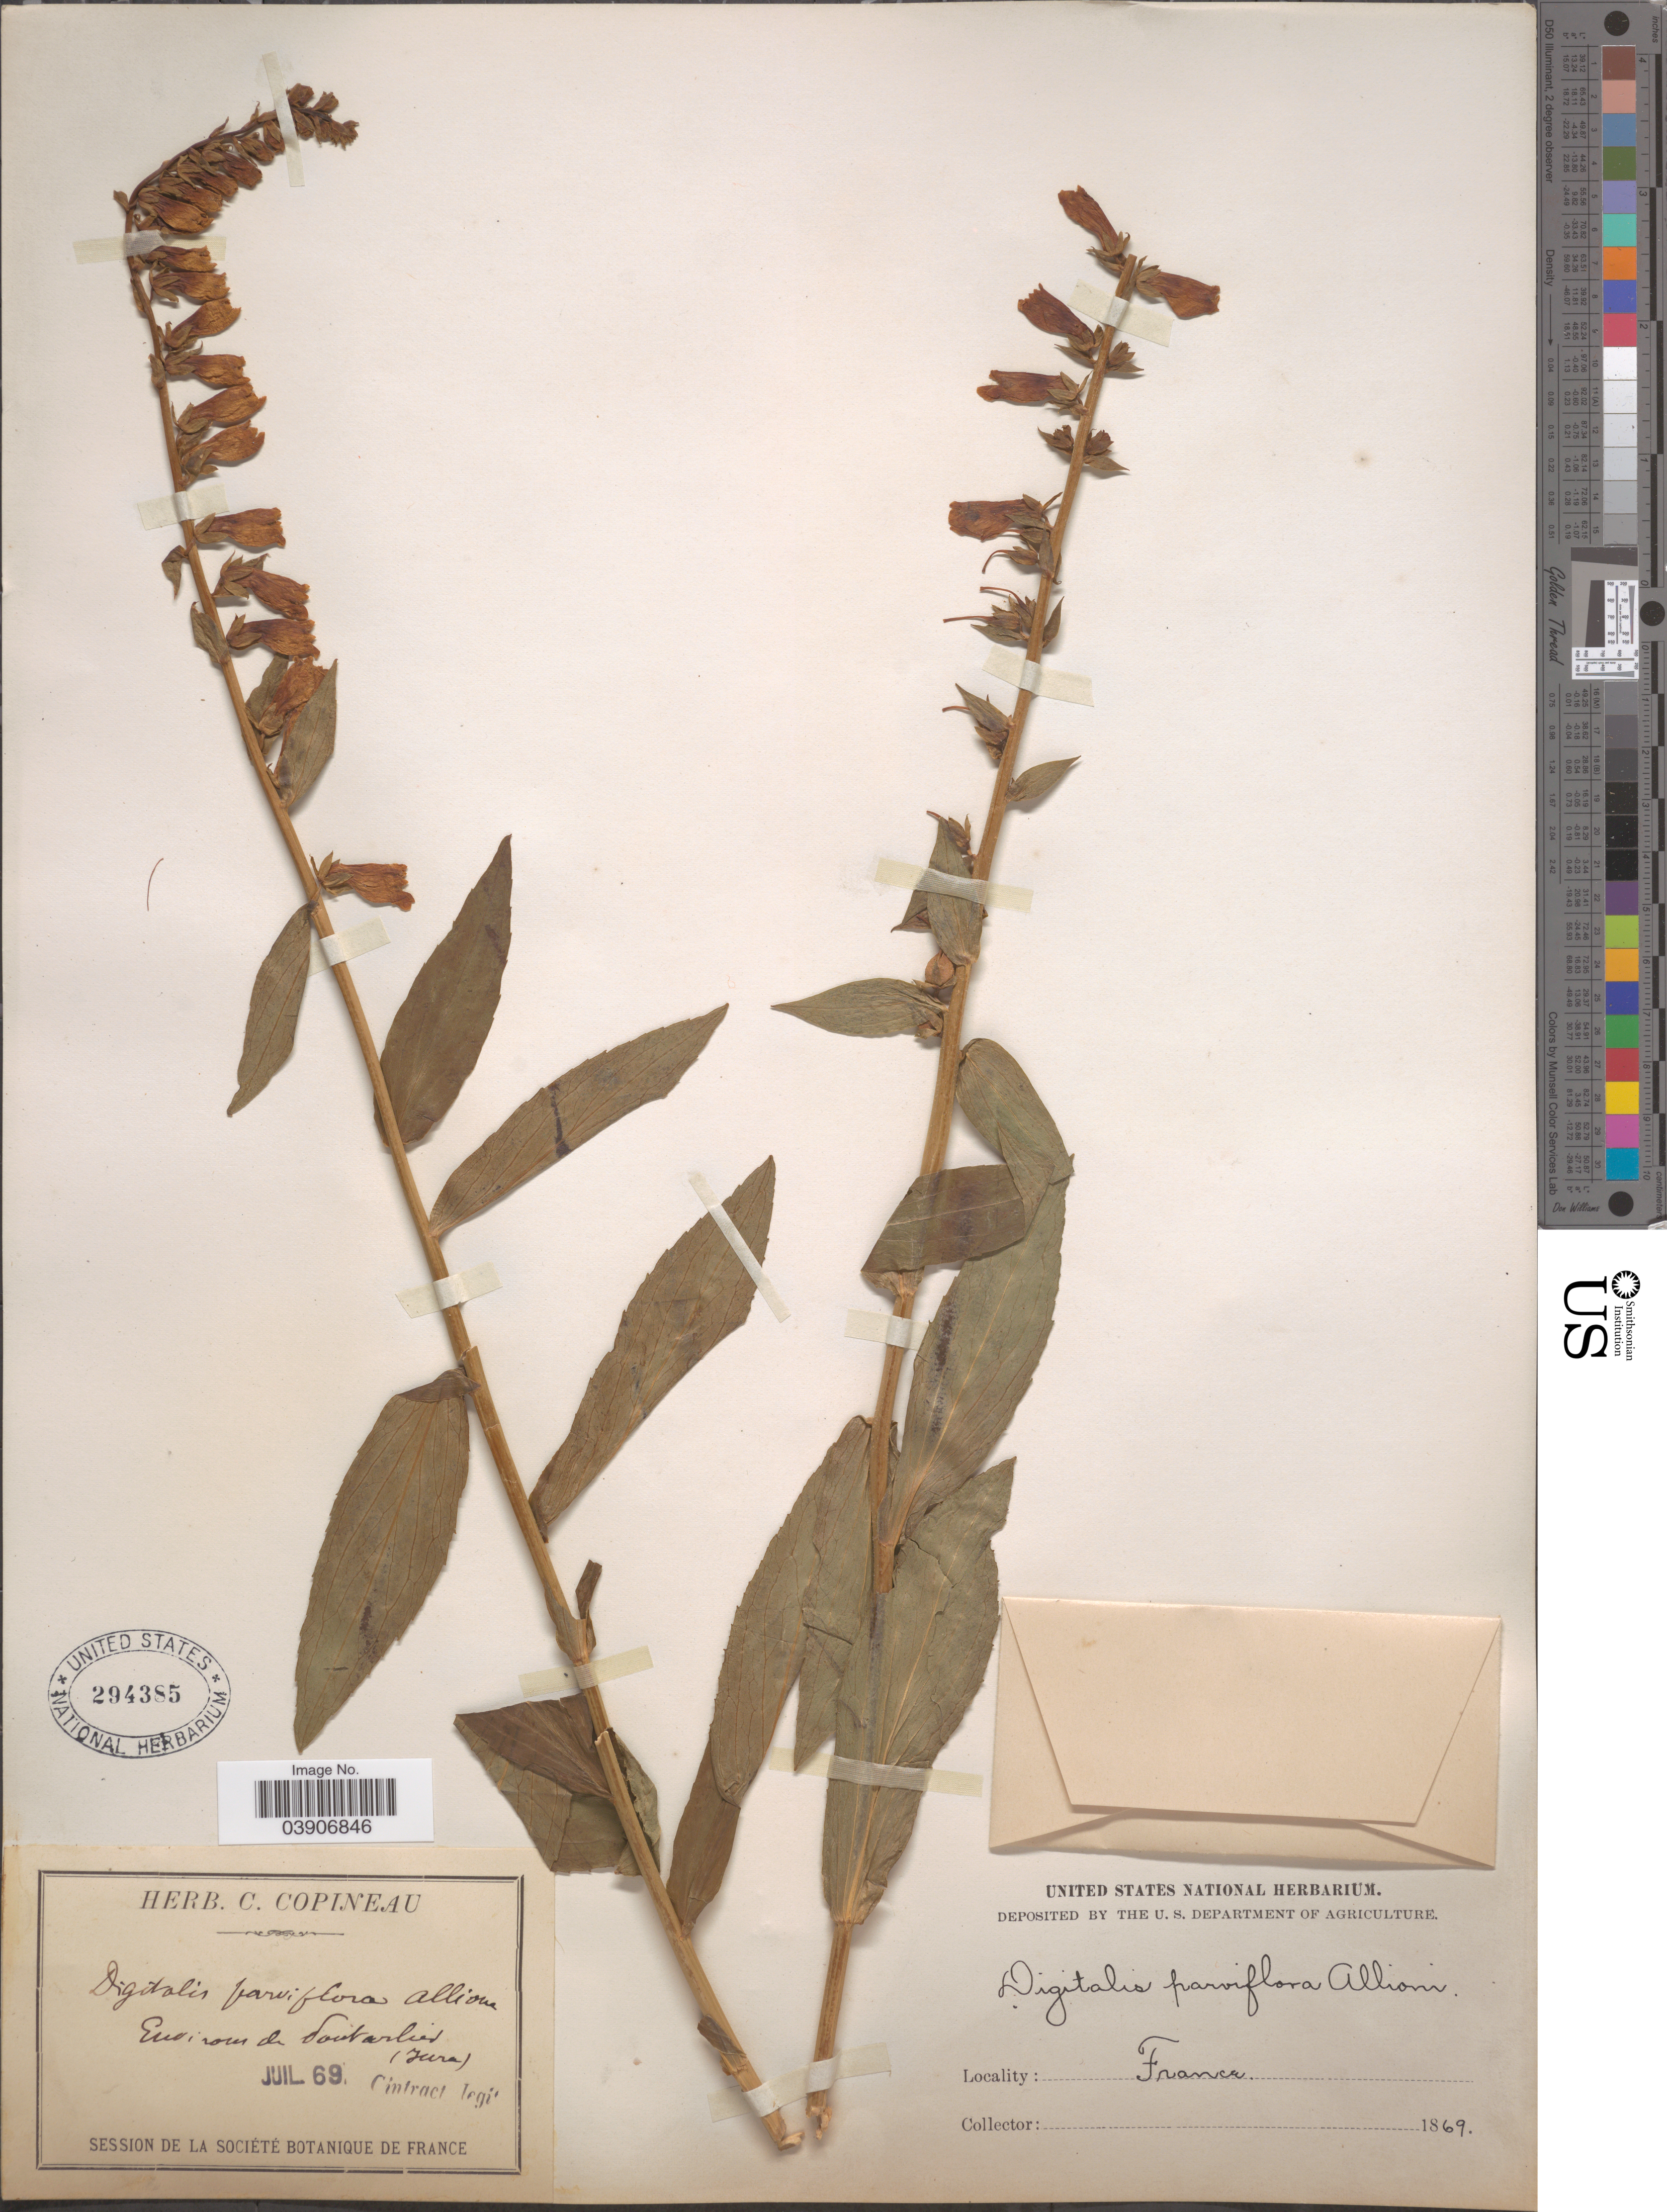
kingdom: Plantae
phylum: Tracheophyta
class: Magnoliopsida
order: Lamiales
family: Plantaginaceae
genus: Digitalis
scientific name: Digitalis parviflora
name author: Jacq.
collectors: Cintract, --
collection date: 1869-07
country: France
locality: Environs du Pontarlier (Jura).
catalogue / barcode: US 294385